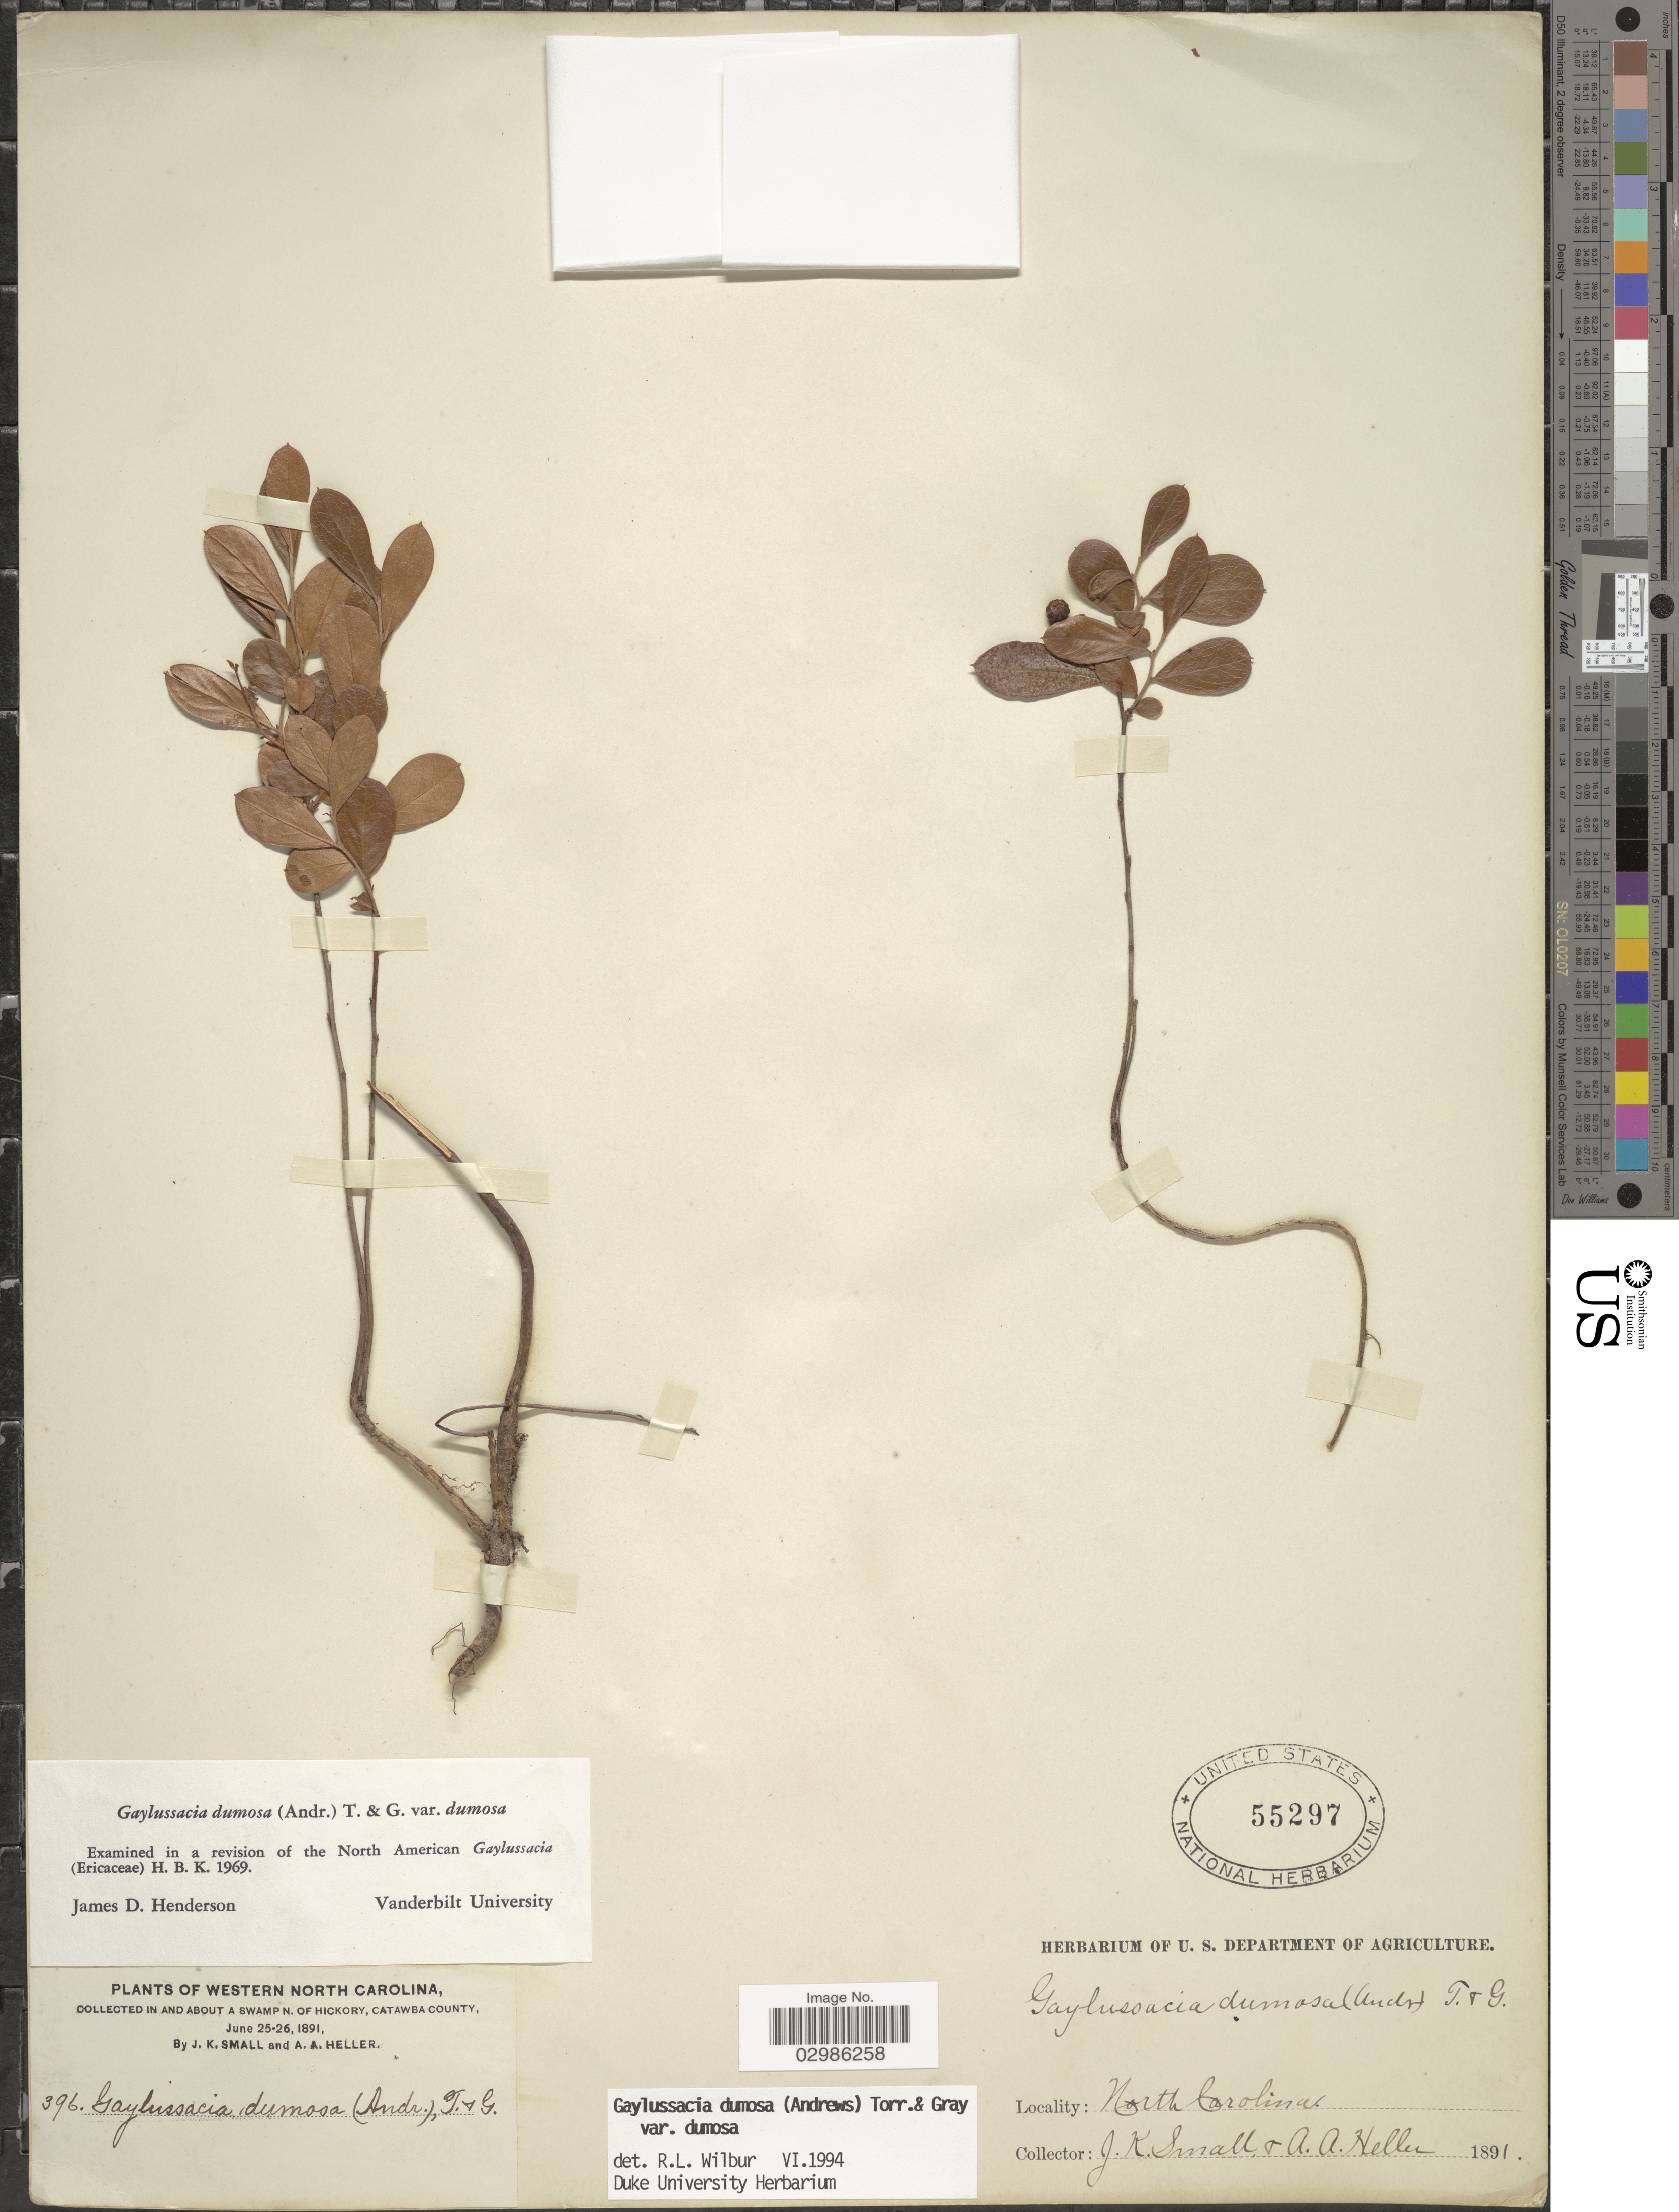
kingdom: Plantae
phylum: Tracheophyta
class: Magnoliopsida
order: Ericales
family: Ericaceae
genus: Gaylussacia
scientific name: Gaylussacia dumosa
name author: (Andrews) Torr. & A. Gray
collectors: J. K. Small & A. A. Heller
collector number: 396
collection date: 1891-06-25/1891-06-26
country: United States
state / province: North Carolina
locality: Western North Carolina, in and about a swamp N. of Hickory, Catawba County.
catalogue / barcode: US 55297